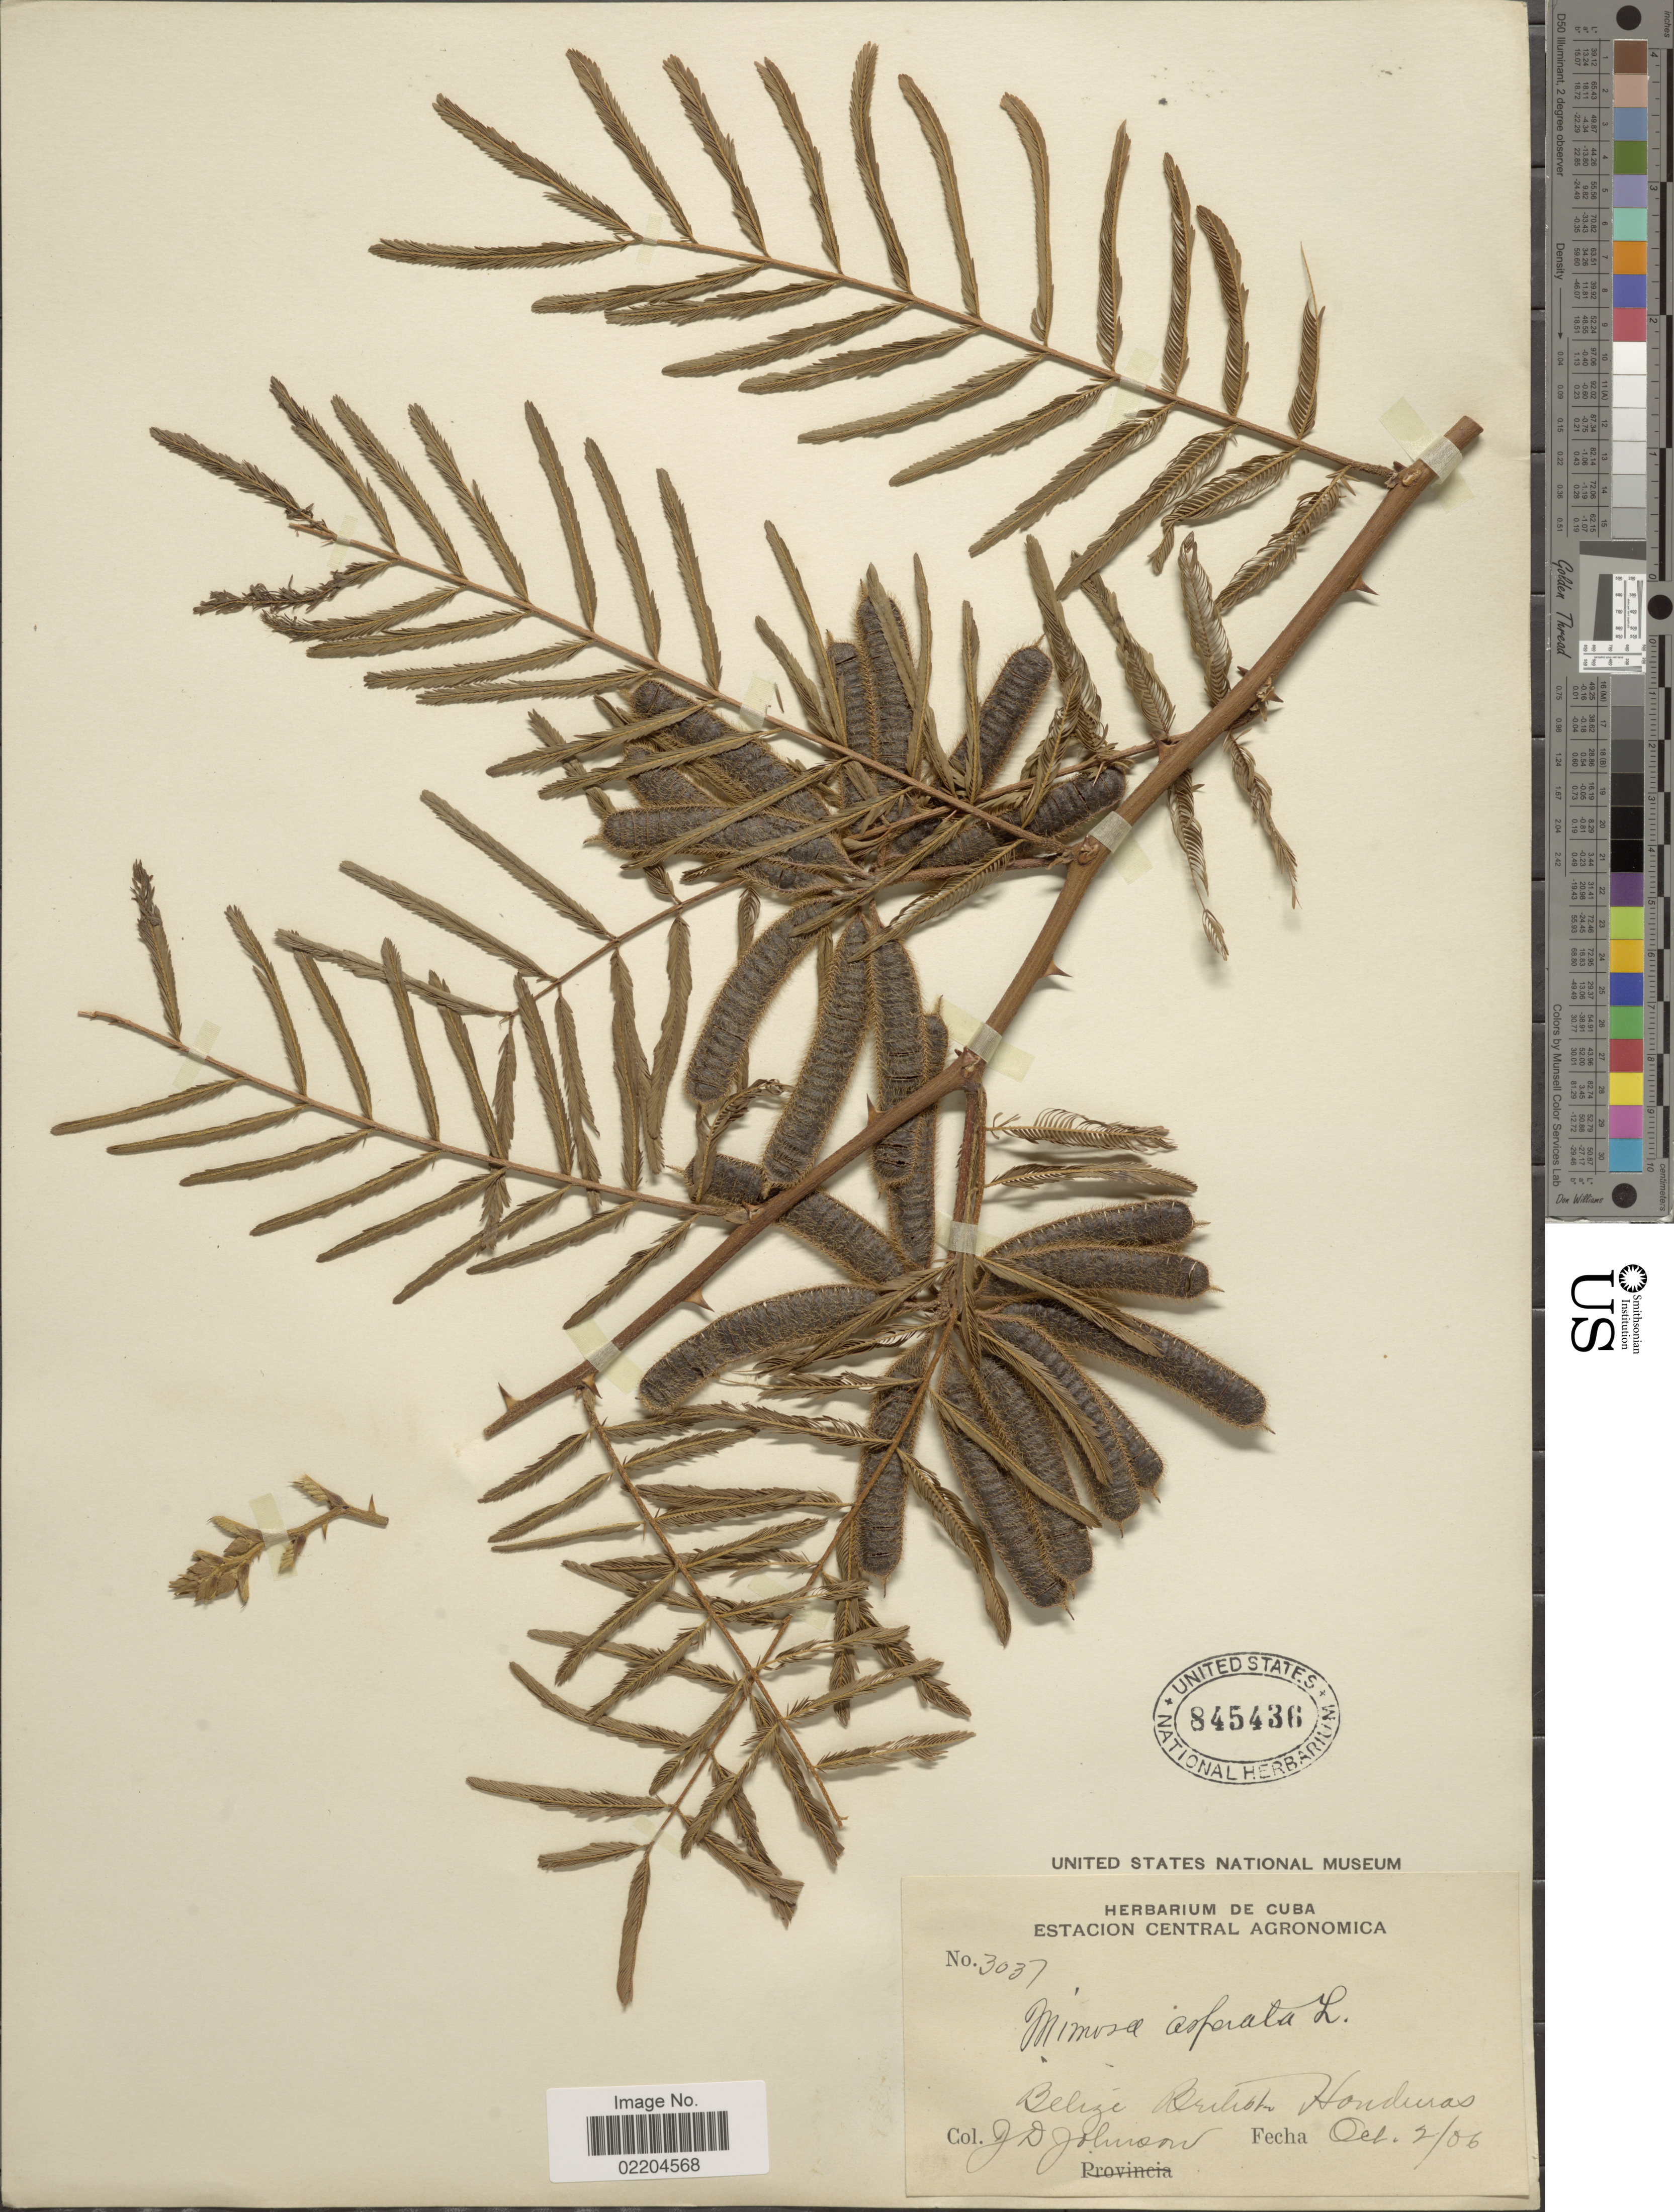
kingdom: Plantae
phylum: Tracheophyta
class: Magnoliopsida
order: Fabales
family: Fabaceae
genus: Mimosa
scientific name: Mimosa pigra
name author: L.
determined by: Strong, Mark T., (BOT), Smithsonian Institution - National Museum of Natural History (UNITED STATES)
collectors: J. D. Johnson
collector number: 3037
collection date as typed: Transcribed d/m/y: 2/10/06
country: Belize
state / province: Belize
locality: Belize, British Honduras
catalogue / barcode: US 845436